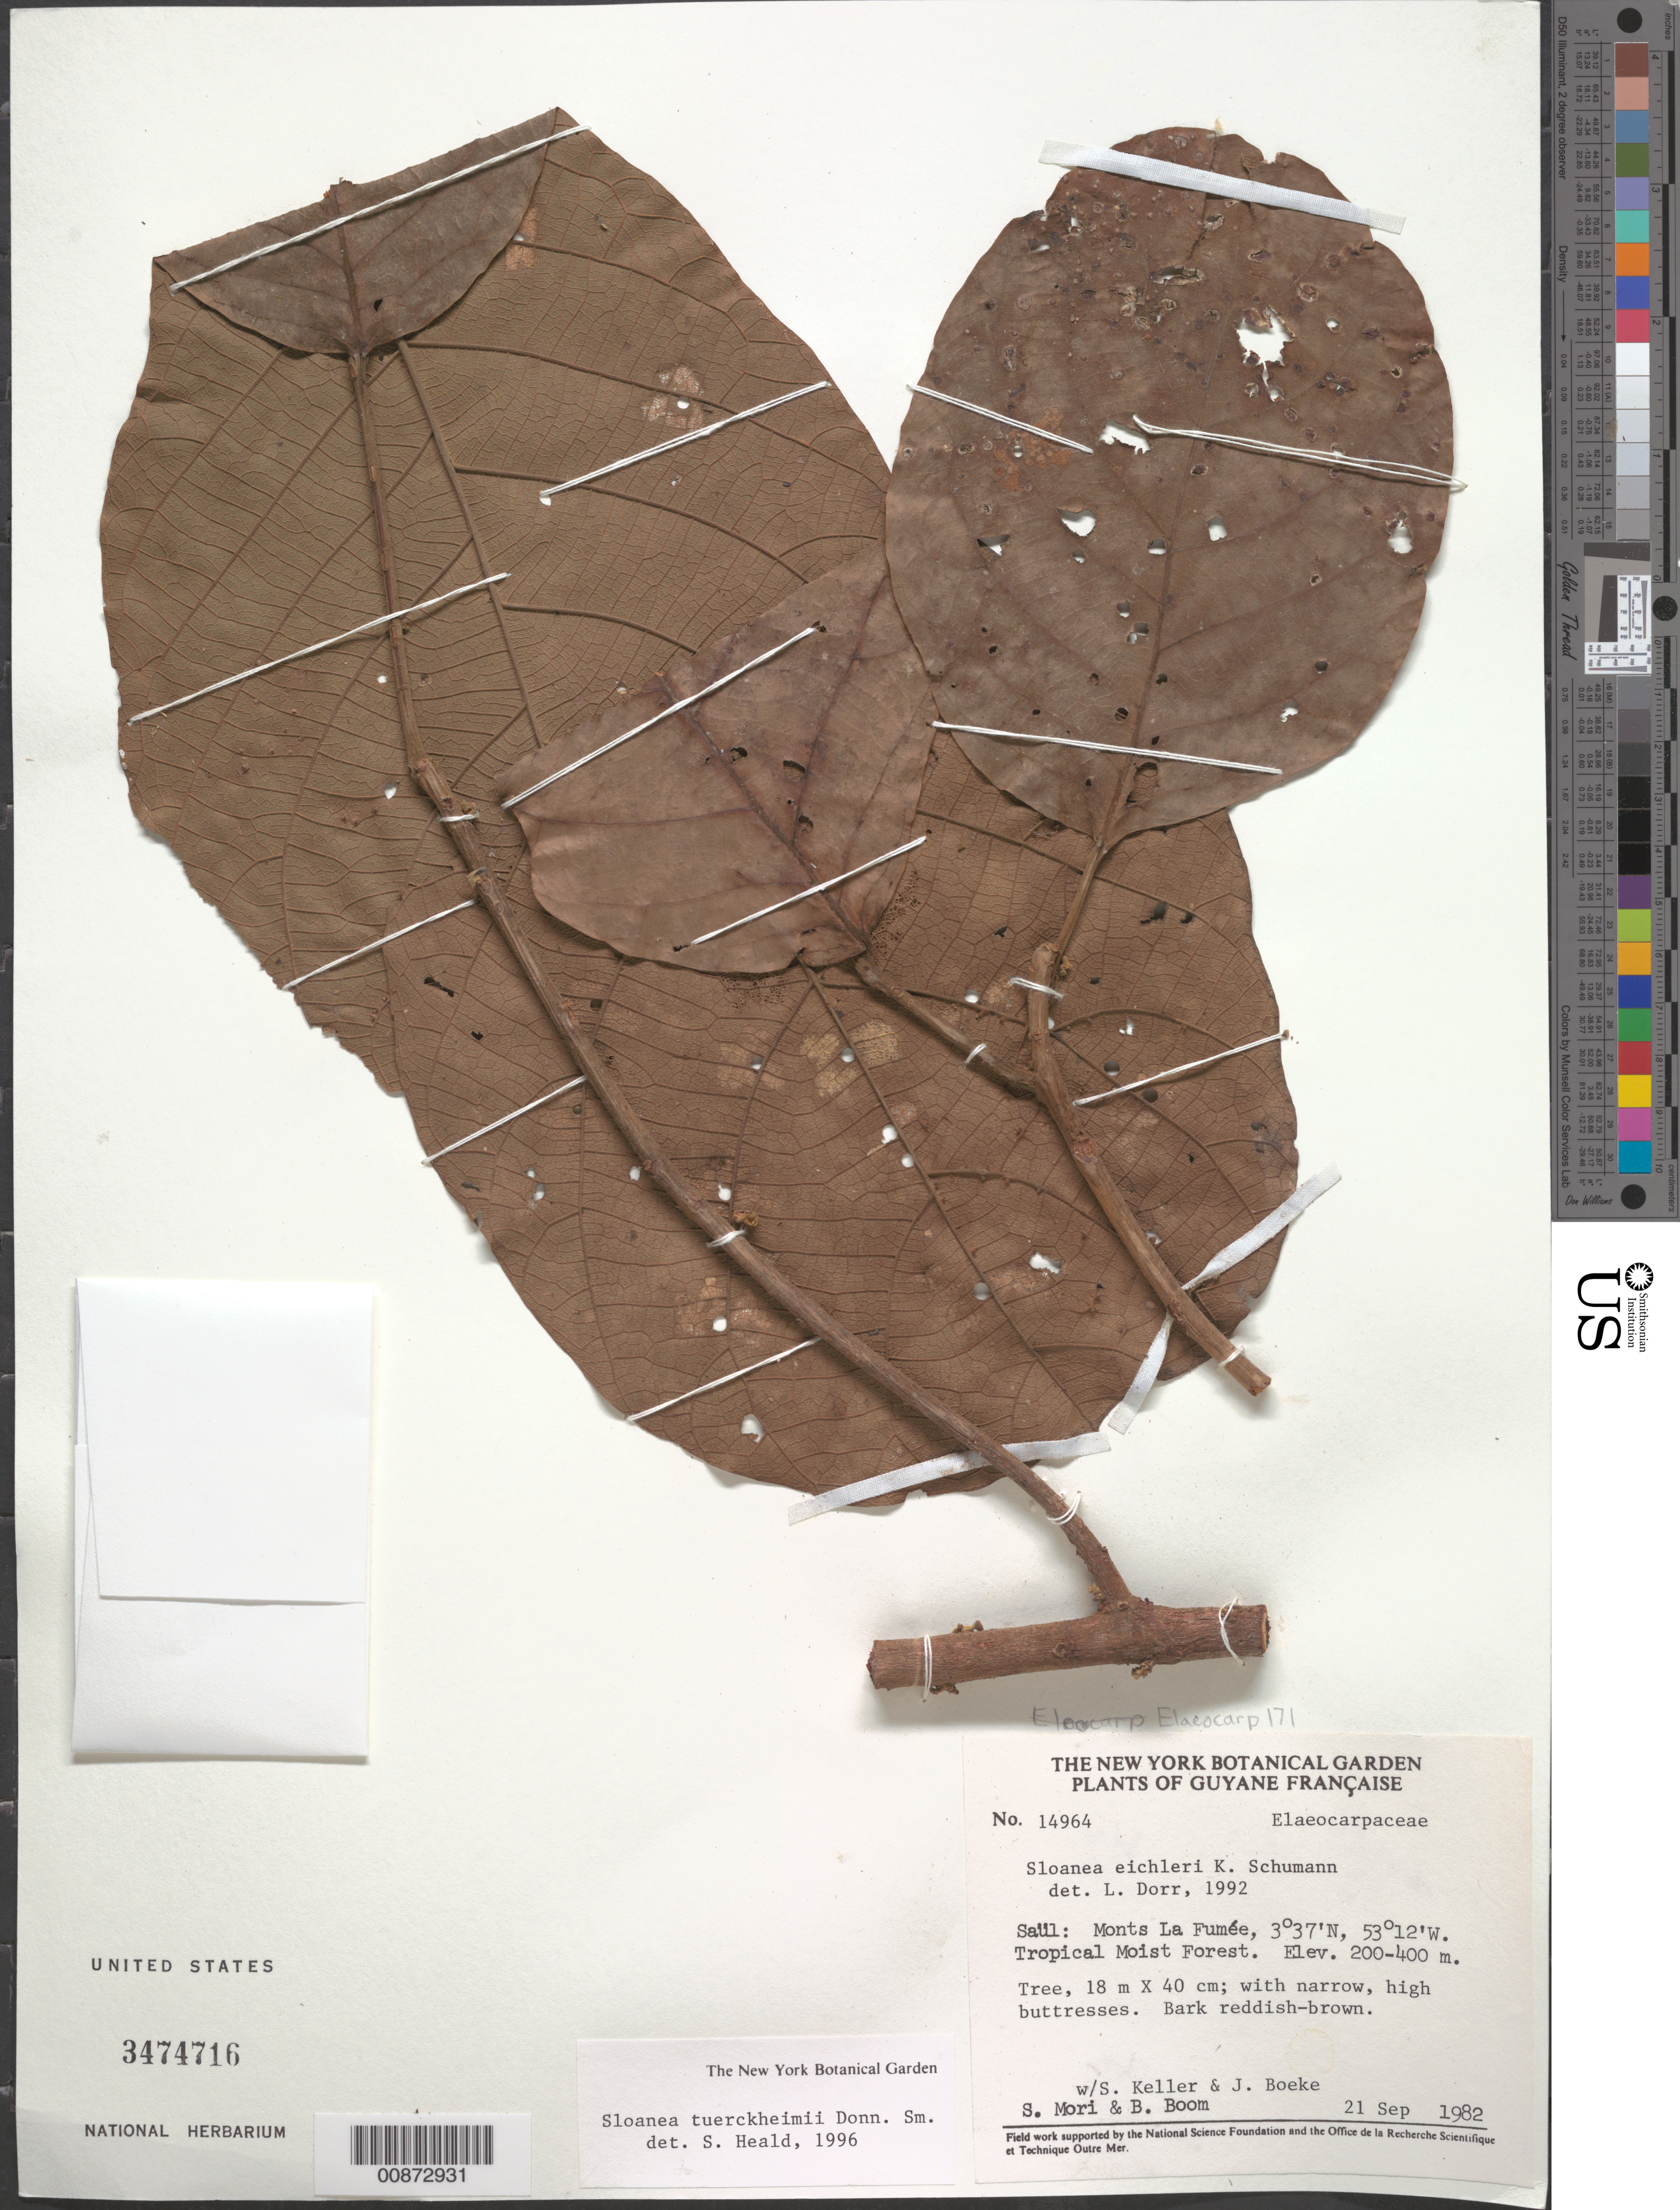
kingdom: Plantae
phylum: Tracheophyta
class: Magnoliopsida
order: Oxalidales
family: Elaeocarpaceae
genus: Sloanea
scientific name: Sloanea tuerckheimii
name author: Donn. Sm.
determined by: Heald, S.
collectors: S. Mori, B. M. Boom, S. Keller & J. D. Boeke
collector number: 14964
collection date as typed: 21-Sep-82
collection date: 1982-09-21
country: French Guiana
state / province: Saint-Laurent-du-Maroni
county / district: Saül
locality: Saül, Monts La Fumée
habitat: Tropical moist forest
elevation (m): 200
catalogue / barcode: US 3474716